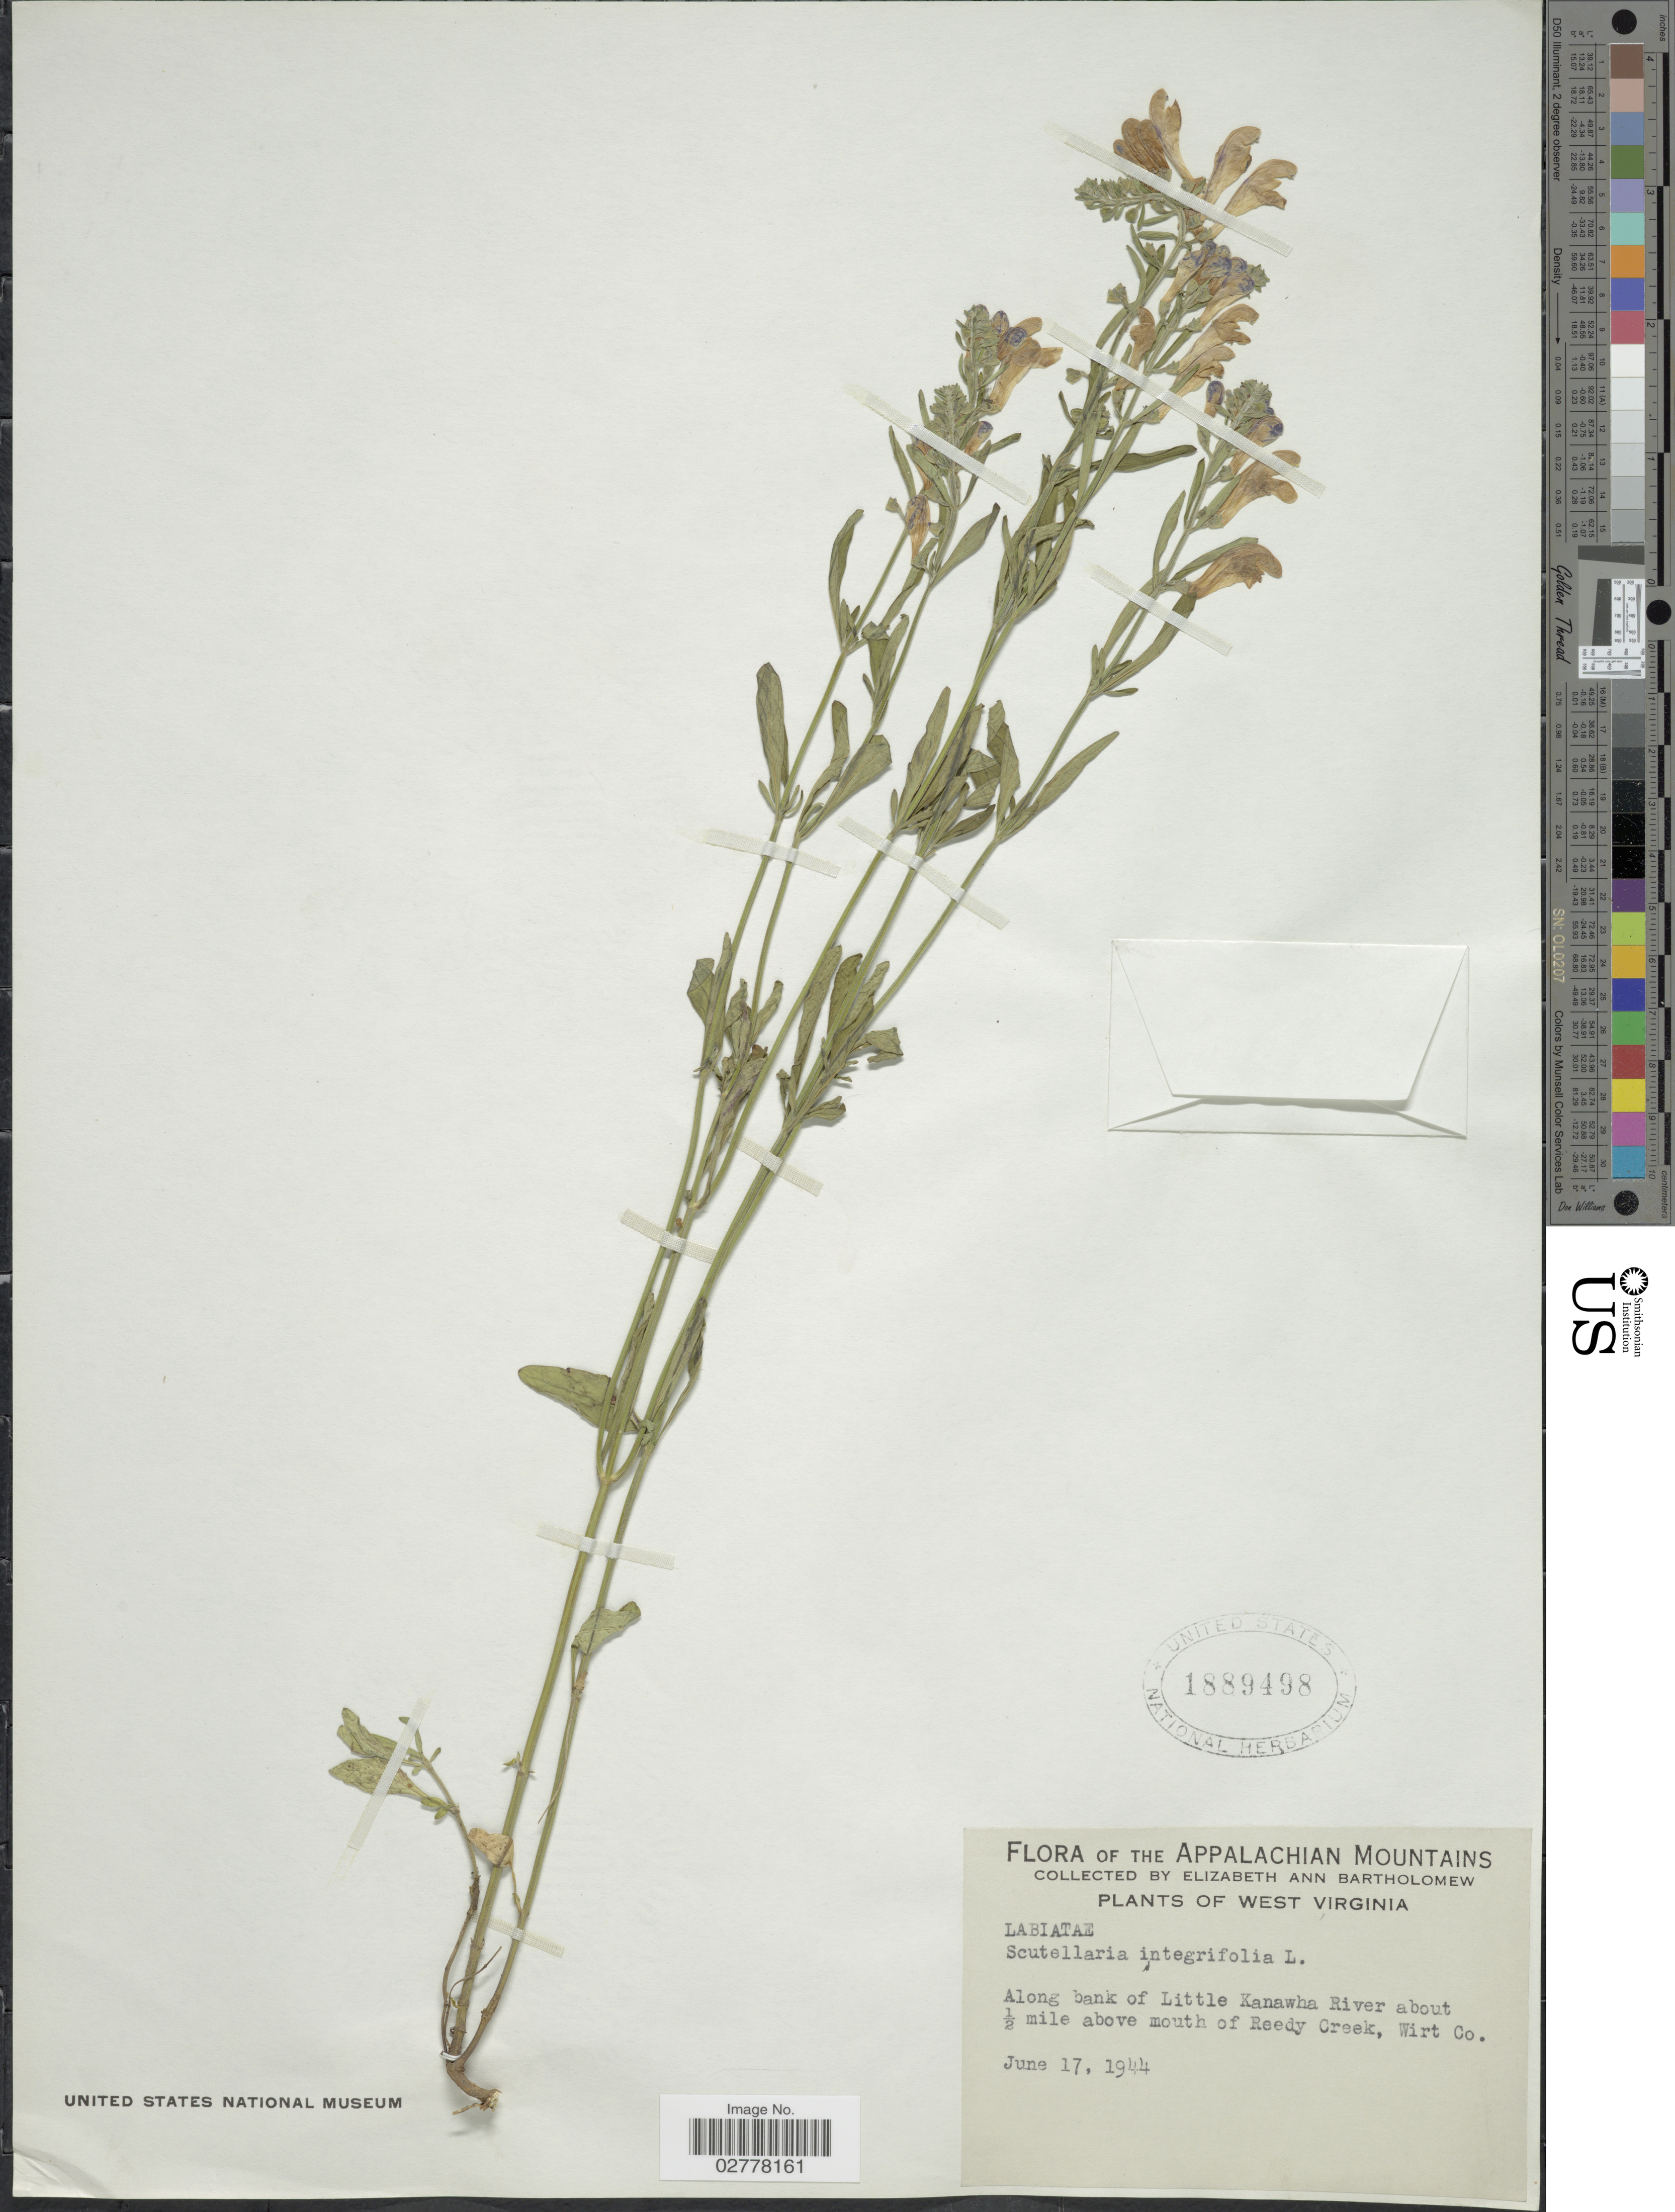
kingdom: Plantae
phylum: Tracheophyta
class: Magnoliopsida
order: Lamiales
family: Lamiaceae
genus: Scutellaria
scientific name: Scutellaria integrifolia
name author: L.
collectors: E. Bartholomew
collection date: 1944-06-17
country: United States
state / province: West Virginia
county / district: Wirt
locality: The Appalachian Mountains. Along bank of Little Kanawha River about ½ mile above mouth of Reedy Creek, Wirt Co.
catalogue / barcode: US 1889498